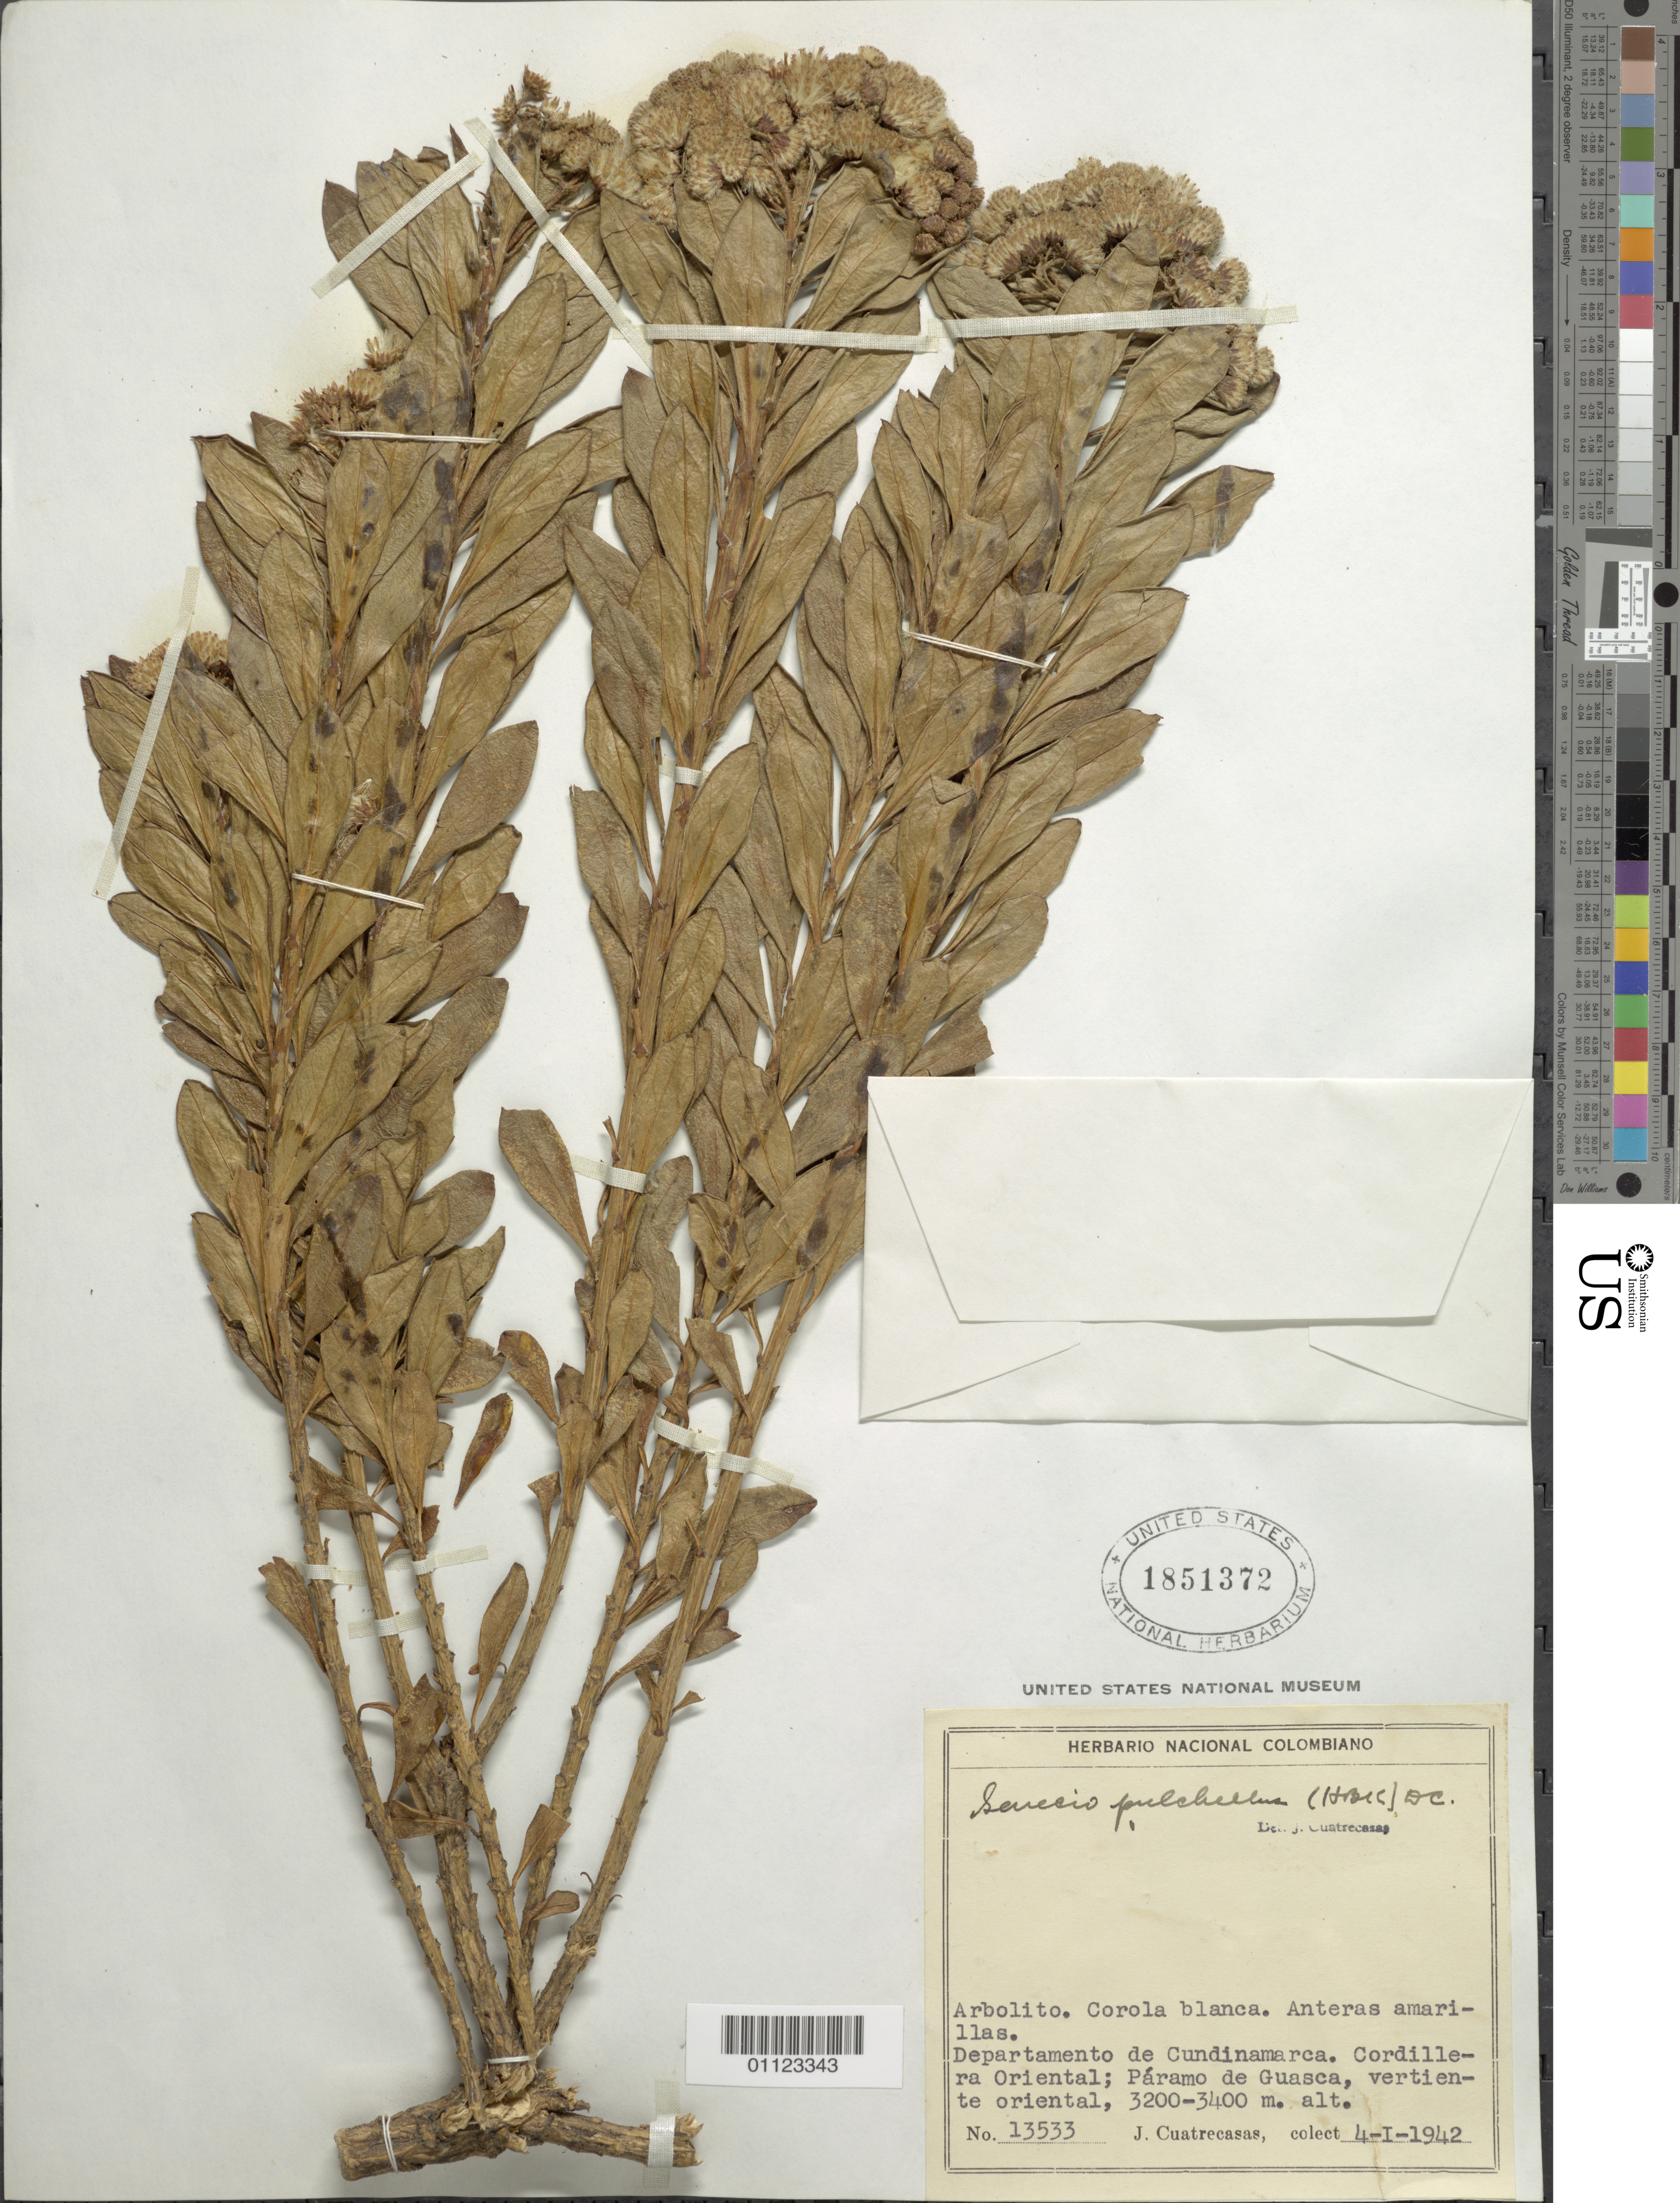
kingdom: Plantae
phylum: Tracheophyta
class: Magnoliopsida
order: Asterales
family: Asteraceae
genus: Pentacalia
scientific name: Pentacalia pulchella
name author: (Kunth) Cuatrec.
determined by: Radosavljevic, Aleksandar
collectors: J. Cuatrecasas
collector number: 13533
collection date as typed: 04 Jan 1942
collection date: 1942-01-04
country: Colombia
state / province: Cundinamarca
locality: Cordillera Oriental; Páramo de Guasca, vertiente oriental.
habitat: paramo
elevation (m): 3200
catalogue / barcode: US 1851372